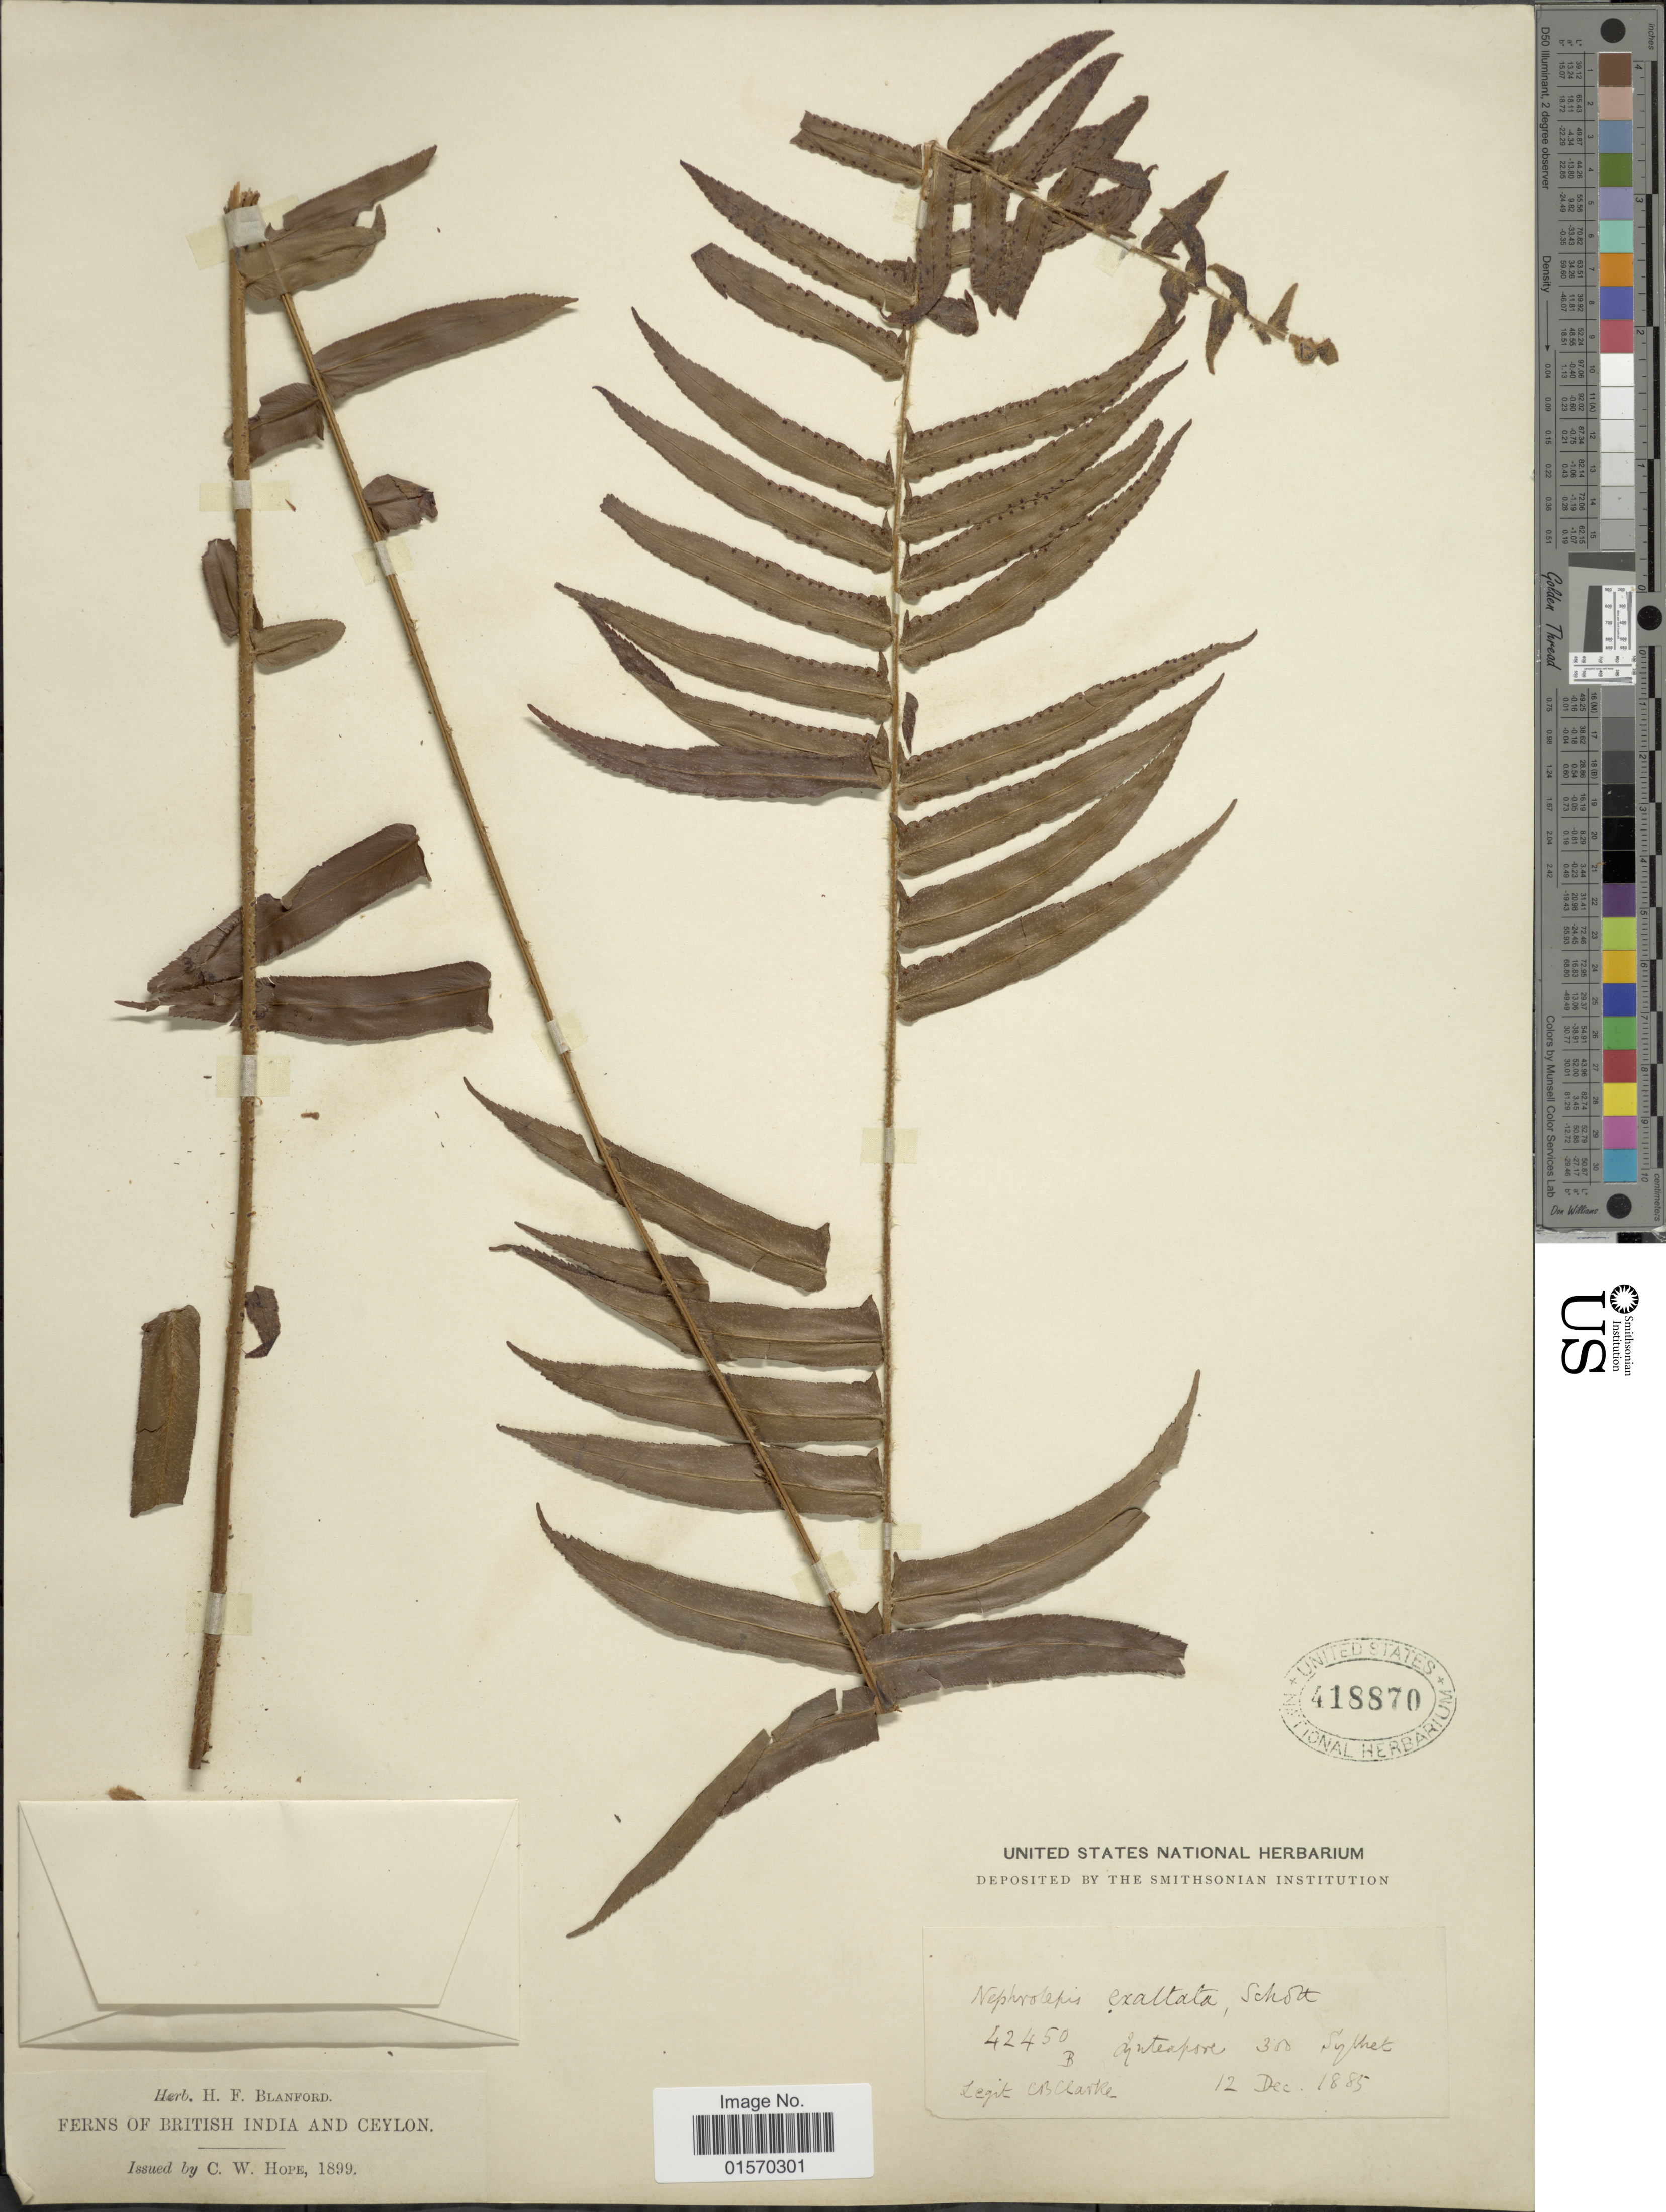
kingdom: Plantae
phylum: Tracheophyta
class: Polypodiopsida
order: Polypodiales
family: Nephrolepidaceae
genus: Nephrolepis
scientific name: Nephrolepis multiflora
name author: (Roxb.) F.M. Jarrett ex C.V. Morton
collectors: C. B. Clarke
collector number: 42450B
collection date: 1885-12-12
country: Bangladesh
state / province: Sylhet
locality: British India and Ceylon. Sylhet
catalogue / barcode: US 418870